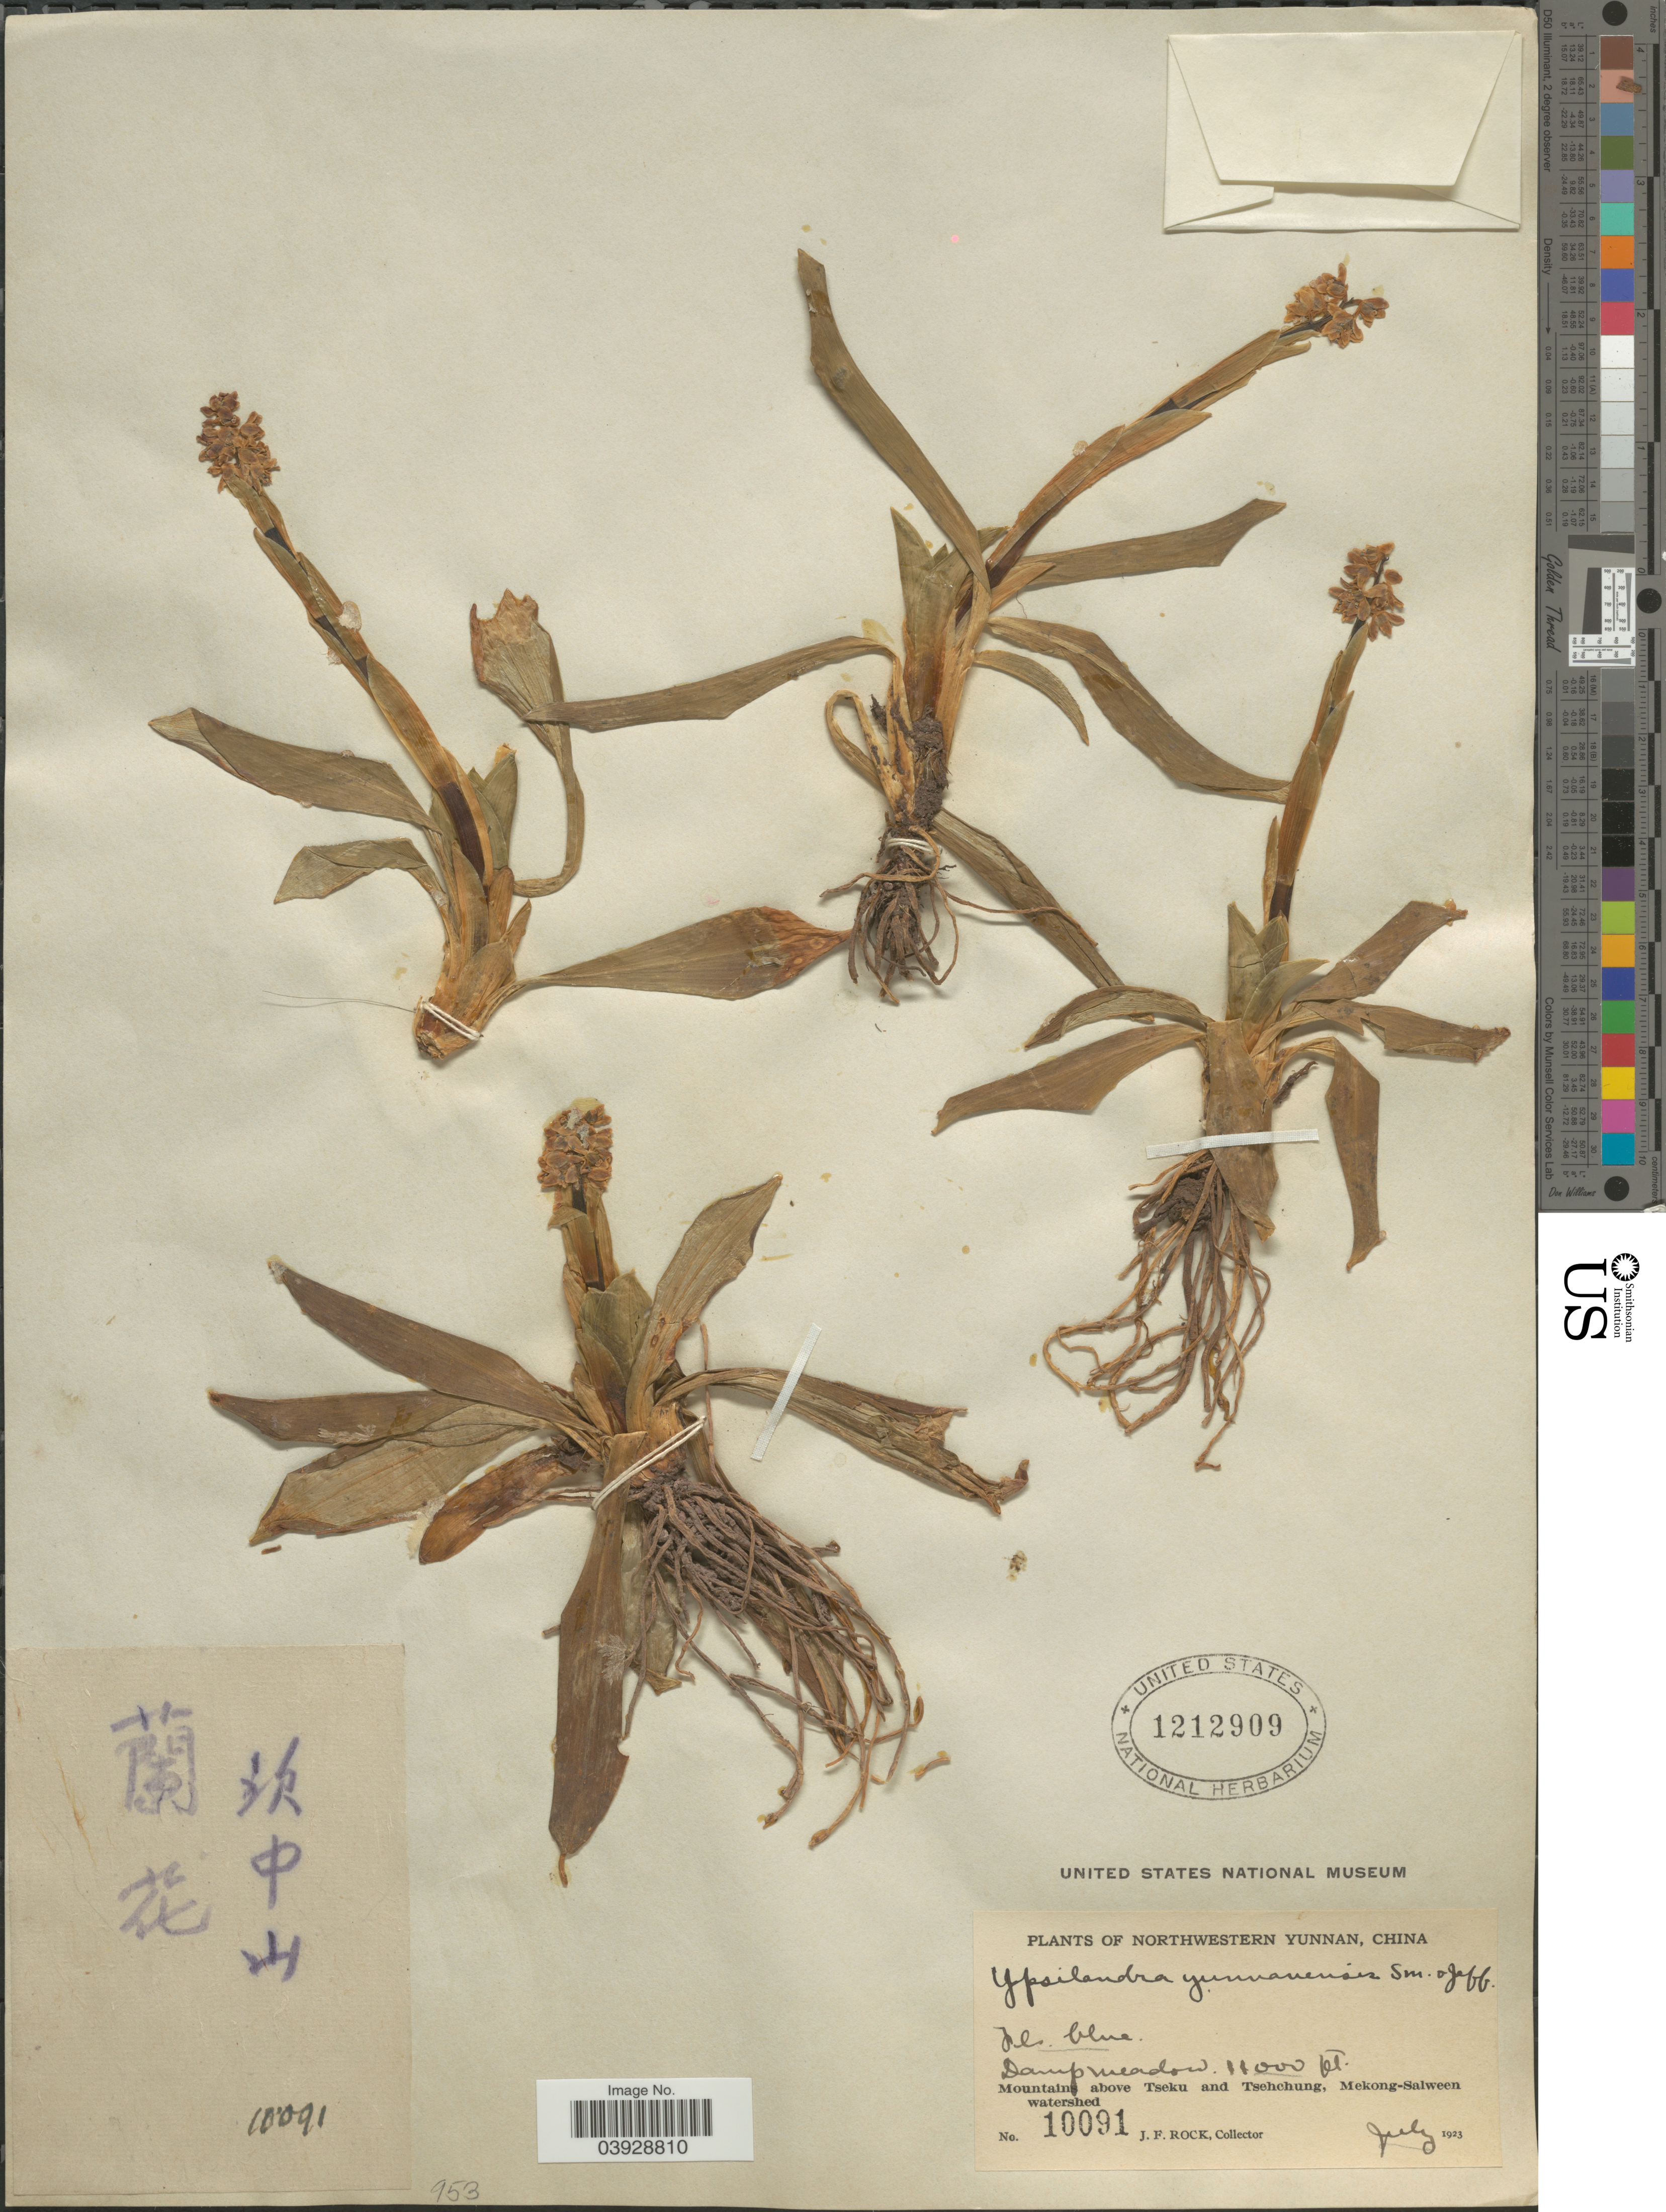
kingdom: Plantae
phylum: Tracheophyta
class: Liliopsida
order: Liliales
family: Melanthiaceae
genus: Ypsilandra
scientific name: Ypsilandra yunnanensis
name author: W.W. Sm. & Jeffrey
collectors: J. Rock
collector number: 10091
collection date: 1923-07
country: China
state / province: Yunnan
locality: Northwestern Yunnan. Mountains above Tseku and Tsehchung, Mekong-Salween watershed.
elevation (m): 3353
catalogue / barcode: US 1212909